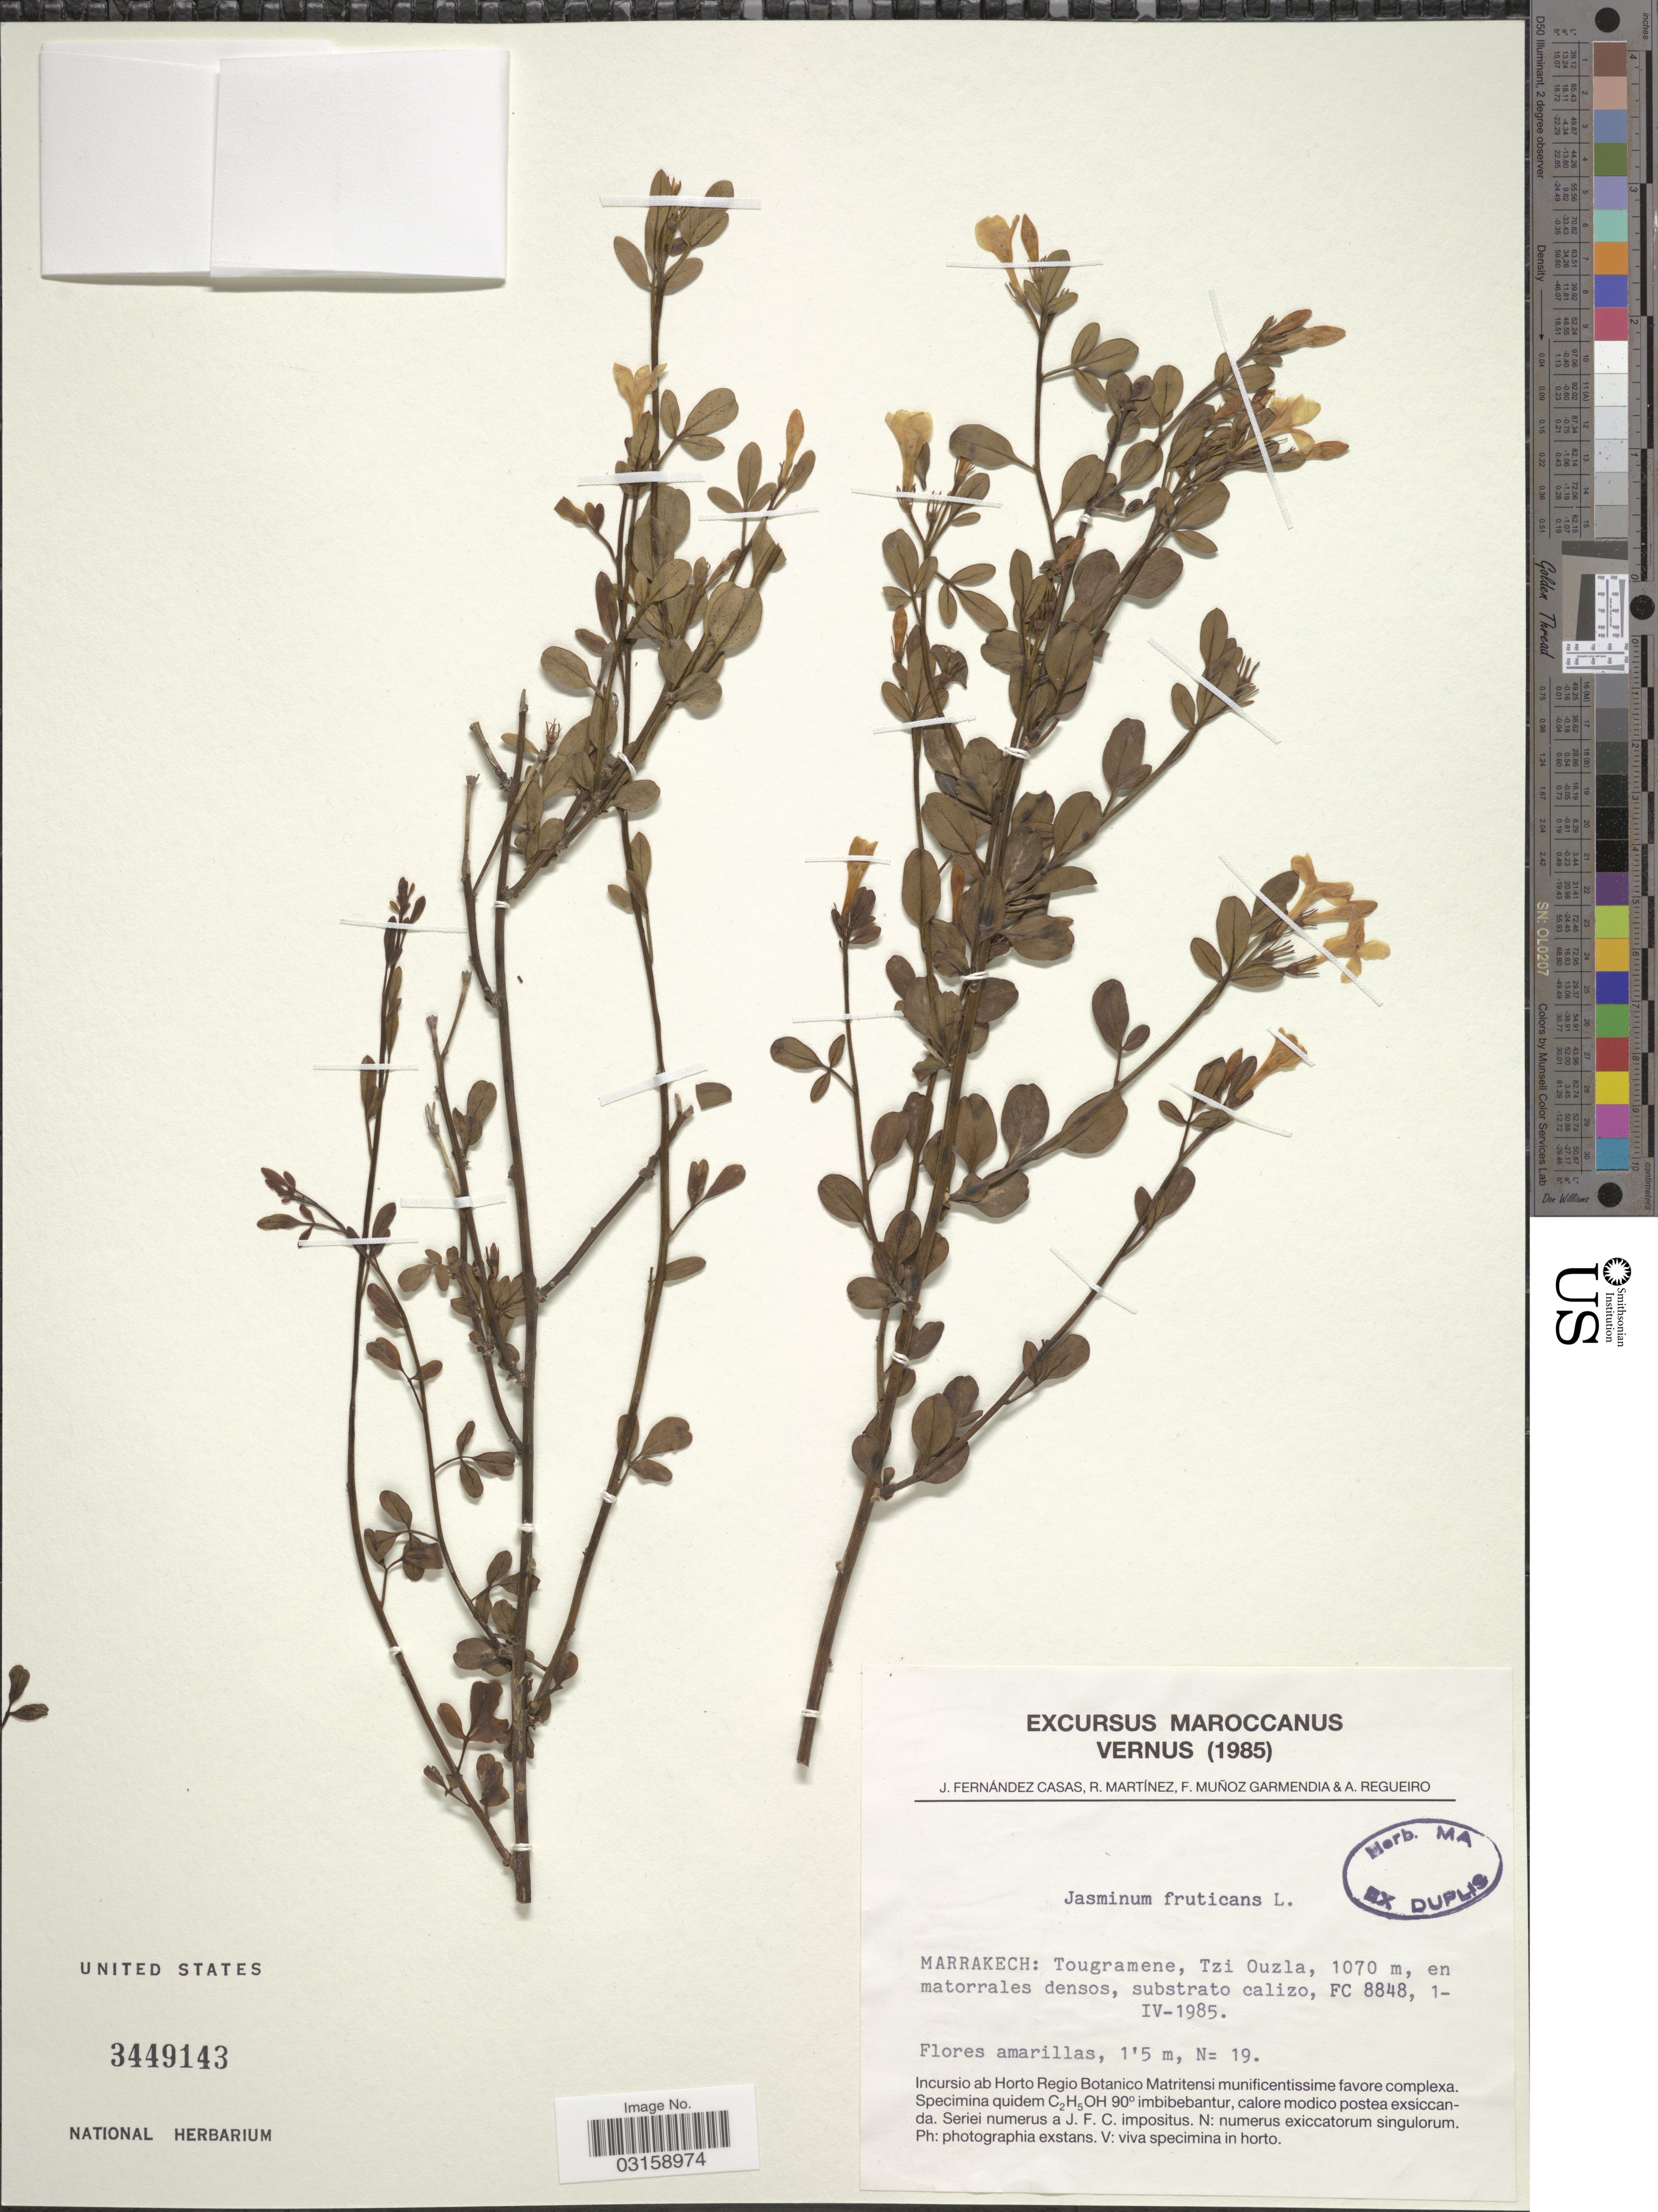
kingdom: Plantae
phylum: Tracheophyta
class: Magnoliopsida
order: Lamiales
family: Oleaceae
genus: Jasminum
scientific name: Jasminum fruticans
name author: L.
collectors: J. Casas, R. Martinez, F. Muñoz Garmendia & A. Regueiro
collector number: FC 8848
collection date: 1985-04-01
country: Morocco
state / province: Marrakech-Tensift-Al Haouz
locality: Marrakech: Tougramene, Tzi Ouzla.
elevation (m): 1070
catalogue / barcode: US 3449143